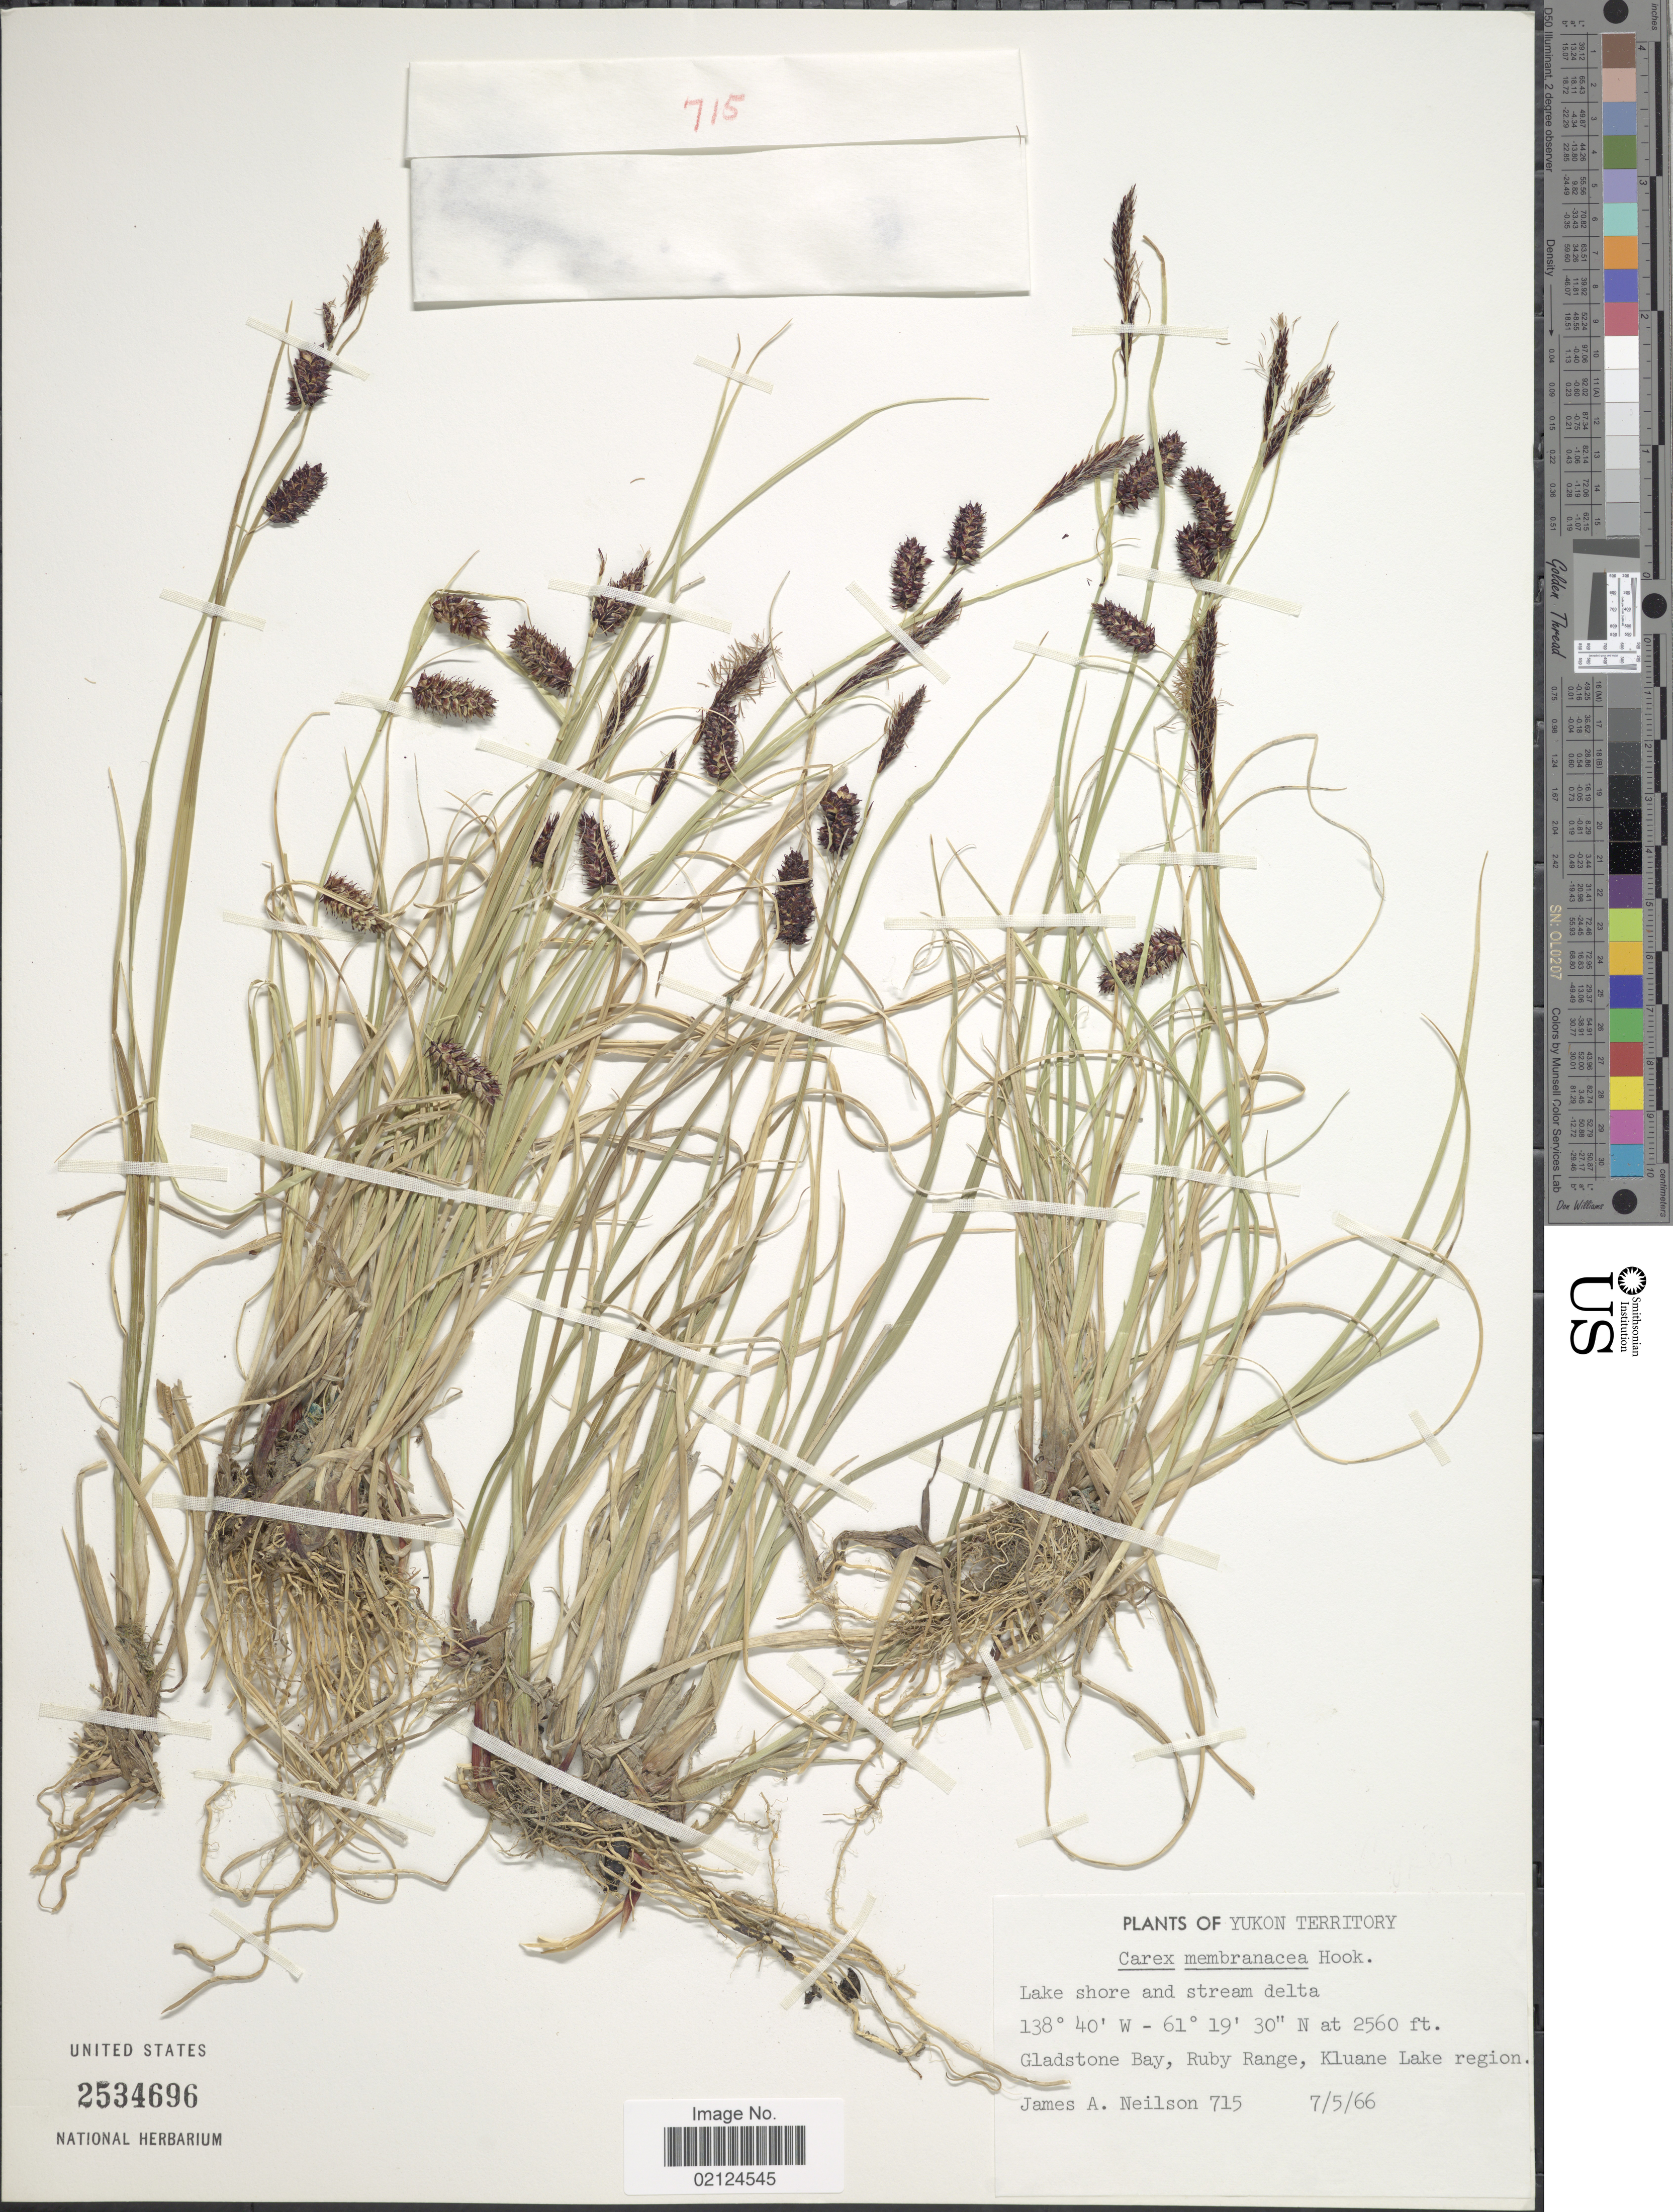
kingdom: Plantae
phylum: Tracheophyta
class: Liliopsida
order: Poales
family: Cyperaceae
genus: Carex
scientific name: Carex membranacea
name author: Hook.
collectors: J. Neilson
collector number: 715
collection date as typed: Transcribed d/m/y: 5/7/66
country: Canada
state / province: Yukon Territory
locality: Lake shore and stream delta, Gladstone Bay, Ruby Range, Kluane Lake Region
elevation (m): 780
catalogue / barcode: US 2534696